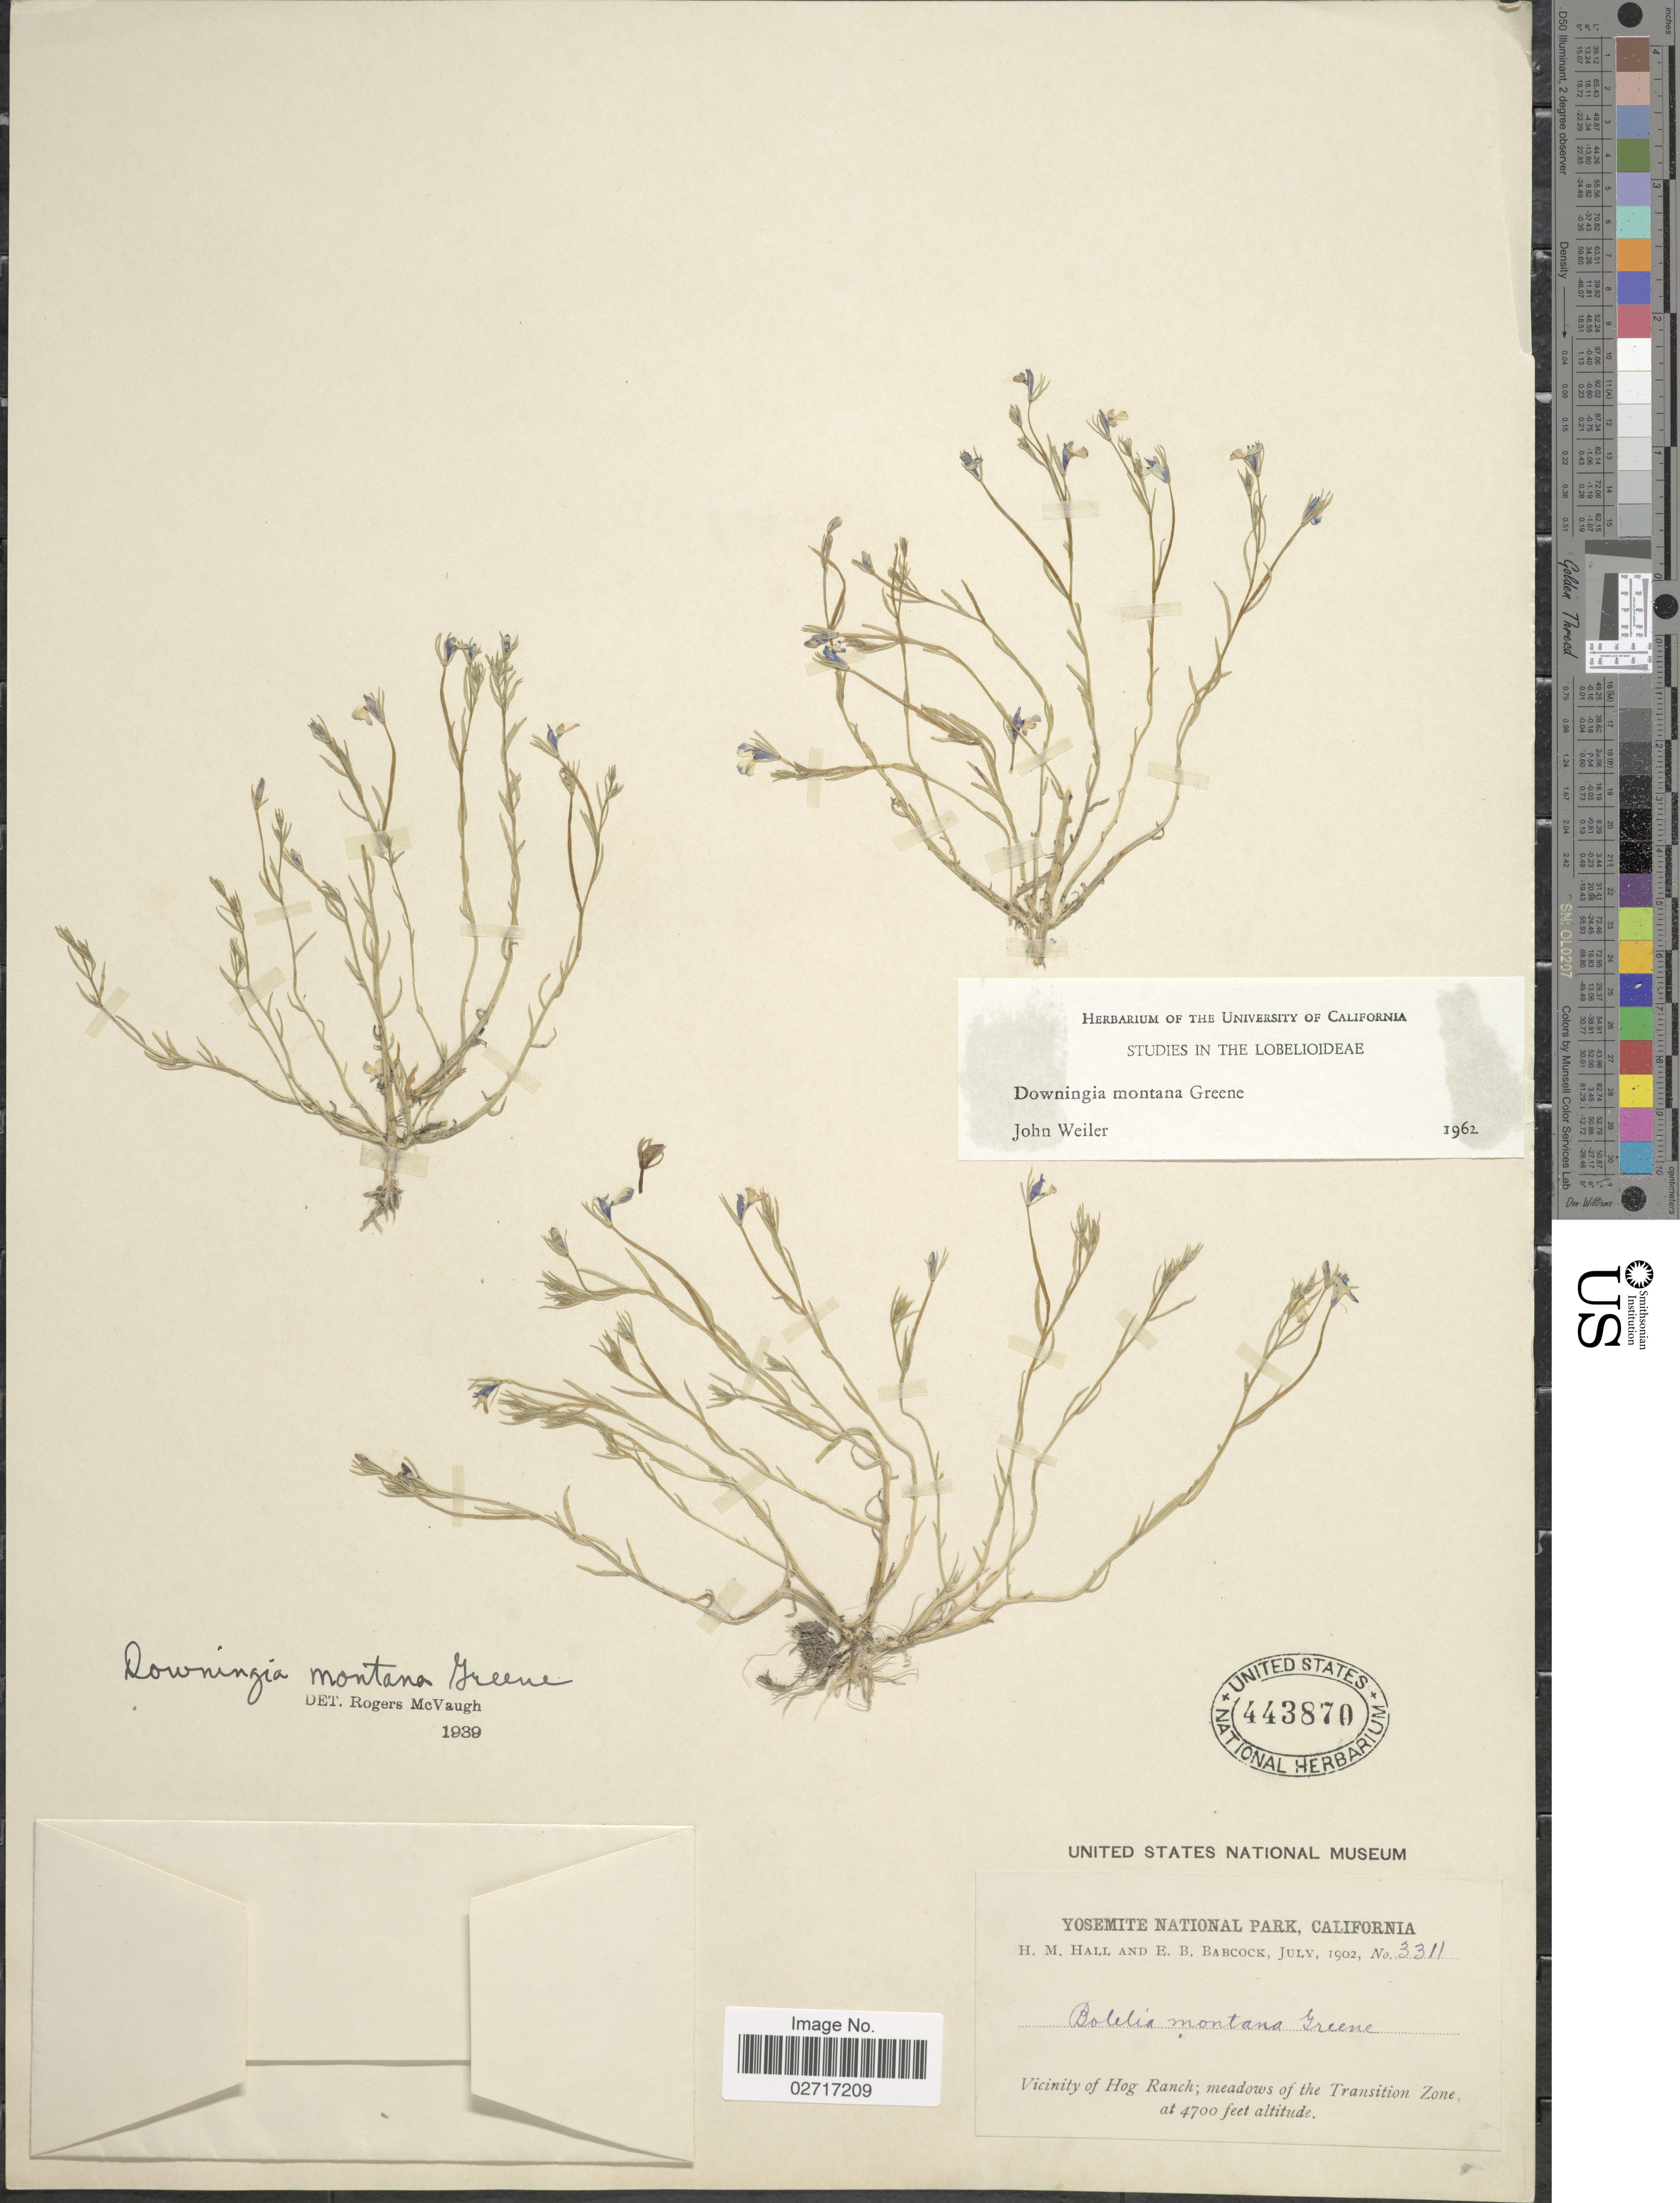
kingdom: Plantae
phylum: Tracheophyta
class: Magnoliopsida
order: Asterales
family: Campanulaceae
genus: Downingia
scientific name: Downingia montana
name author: S.W. Greene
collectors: H. M. Hall & E. B. Babcock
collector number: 3311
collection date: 1902-07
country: United States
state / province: California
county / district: Mariposa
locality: Yosemite National Park. Vicinity of Hog Ranch; meadows of the Transition Zone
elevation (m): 1433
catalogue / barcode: US 443870